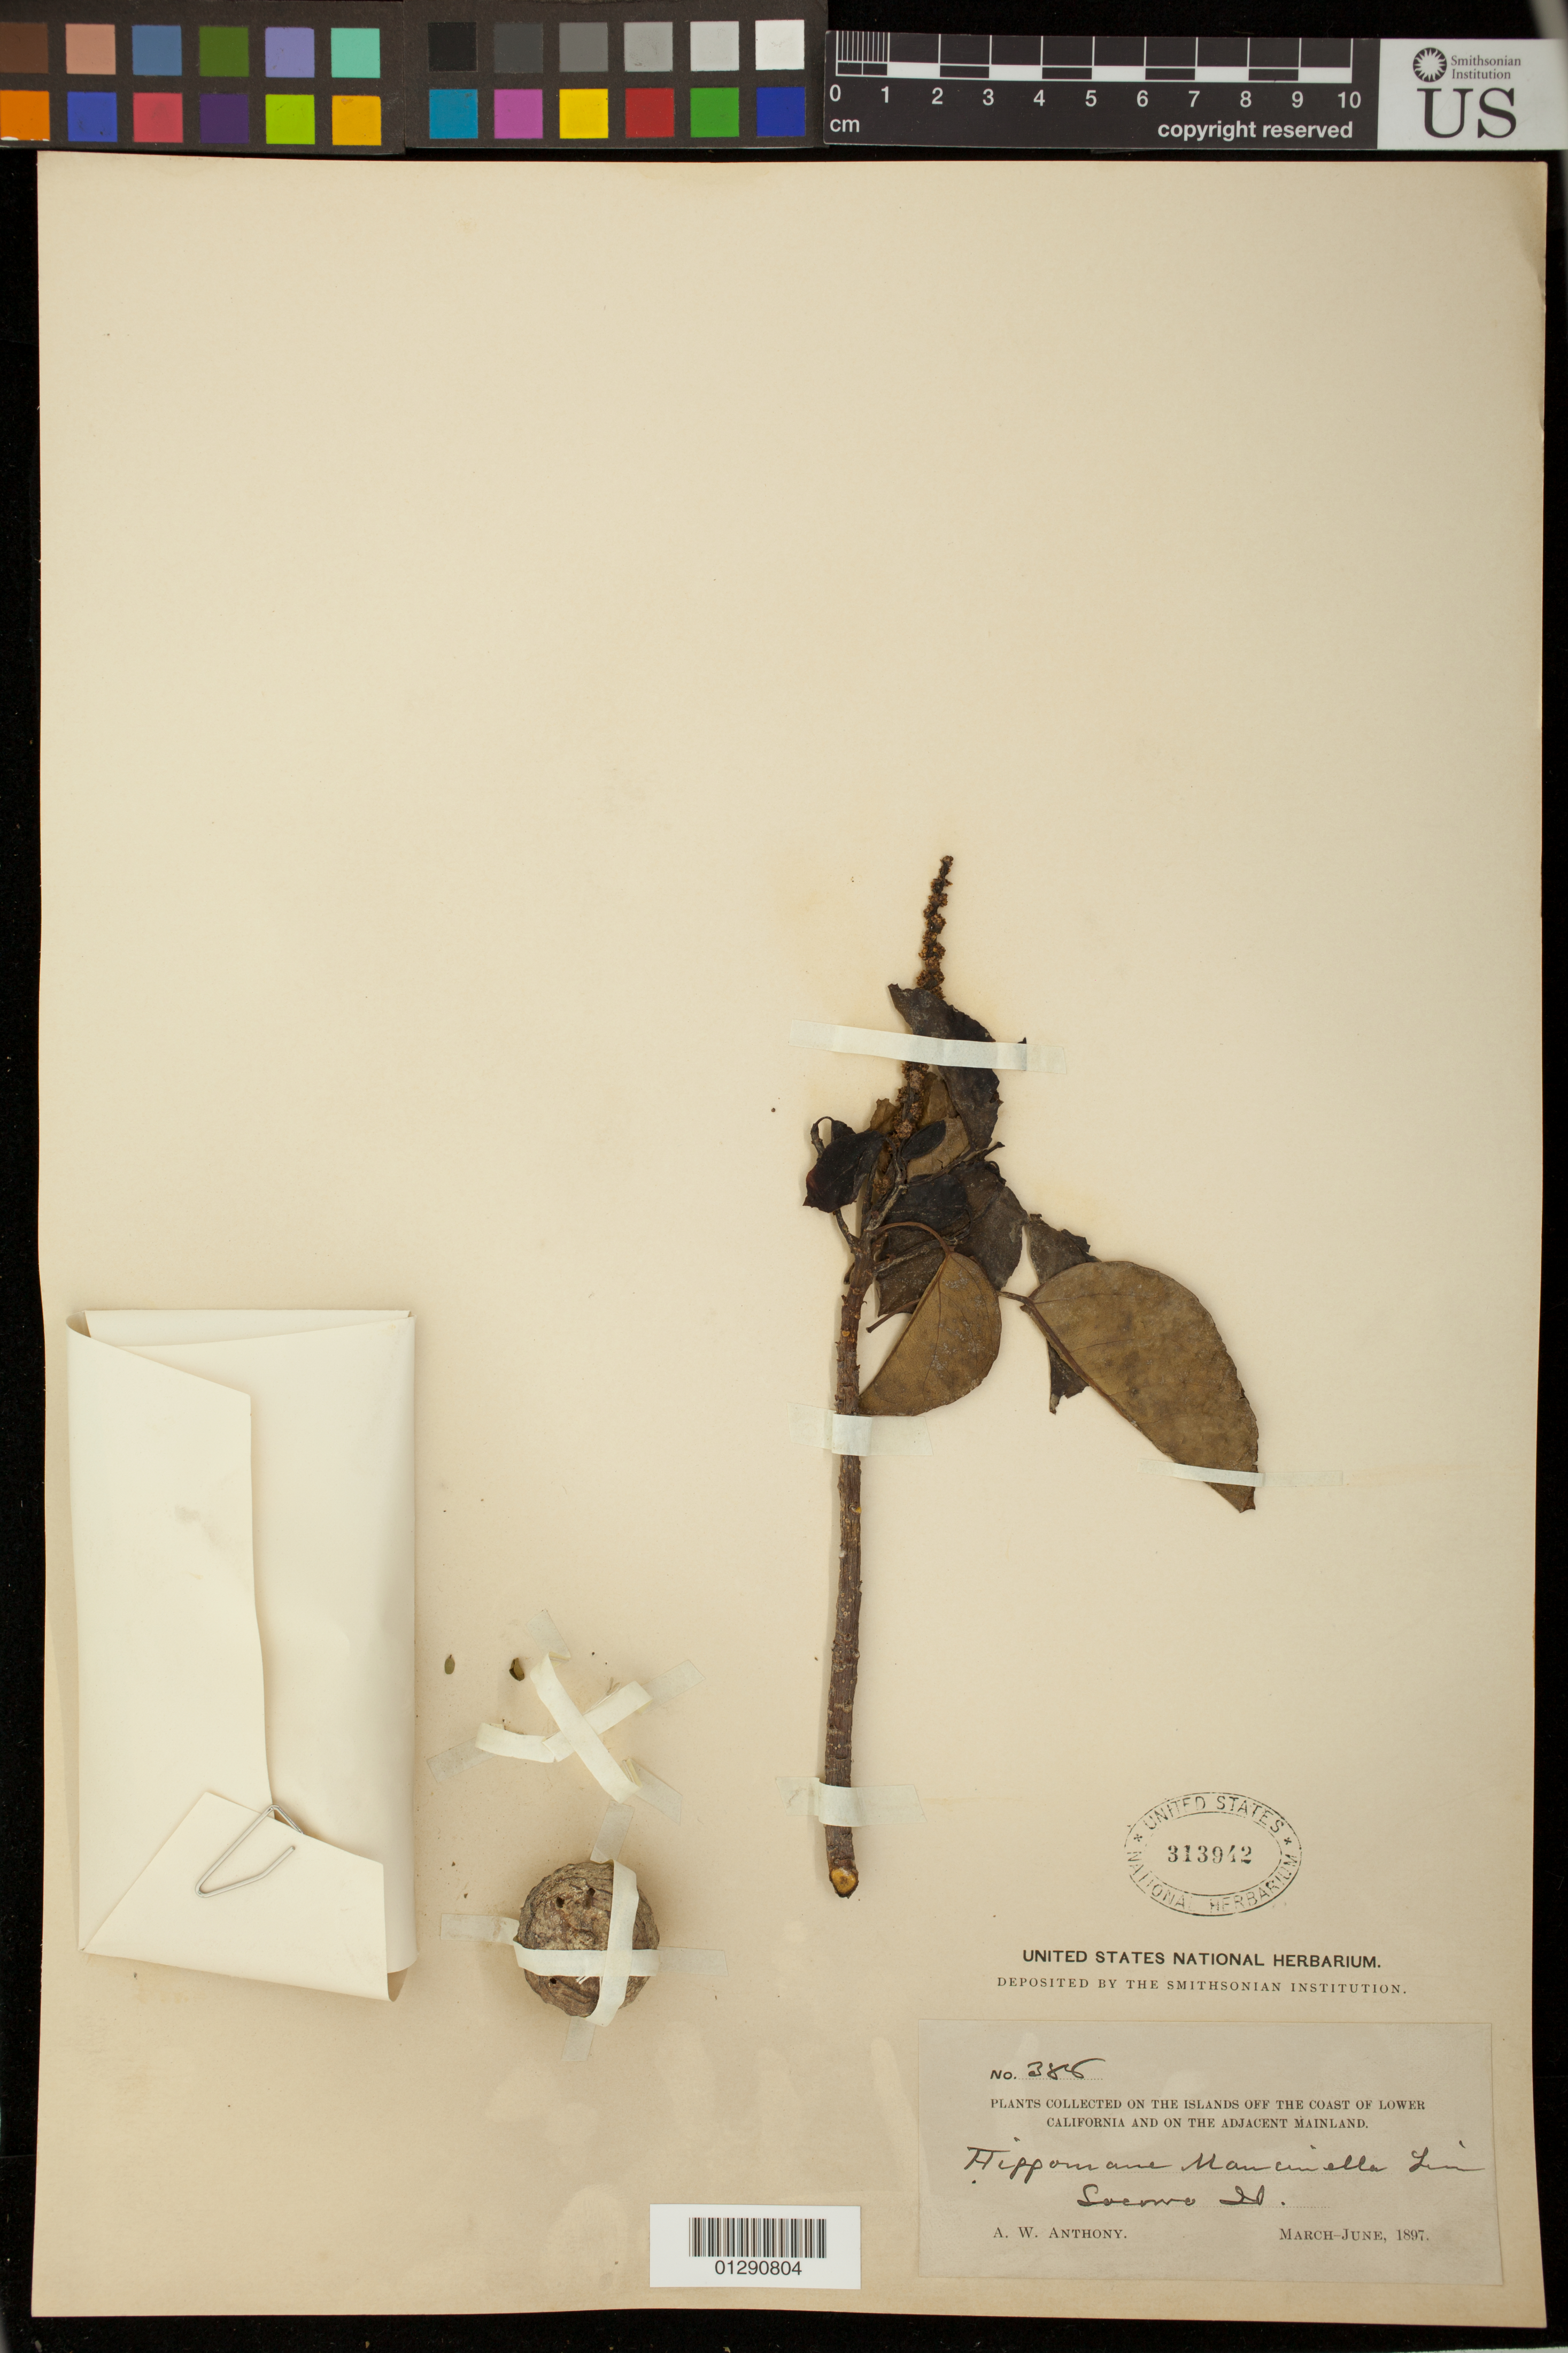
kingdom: Plantae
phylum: Tracheophyta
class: Magnoliopsida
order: Malpighiales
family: Euphorbiaceae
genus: Hippomane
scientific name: Hippomane mancinella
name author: L.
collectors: A. W. Anthony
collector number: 388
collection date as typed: Mar 1897 to -- Jun 1897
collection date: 1897-03/1897-06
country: Mexico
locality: Islands off the coast of Lower California and on the adjacent mainland.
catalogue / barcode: US 313942